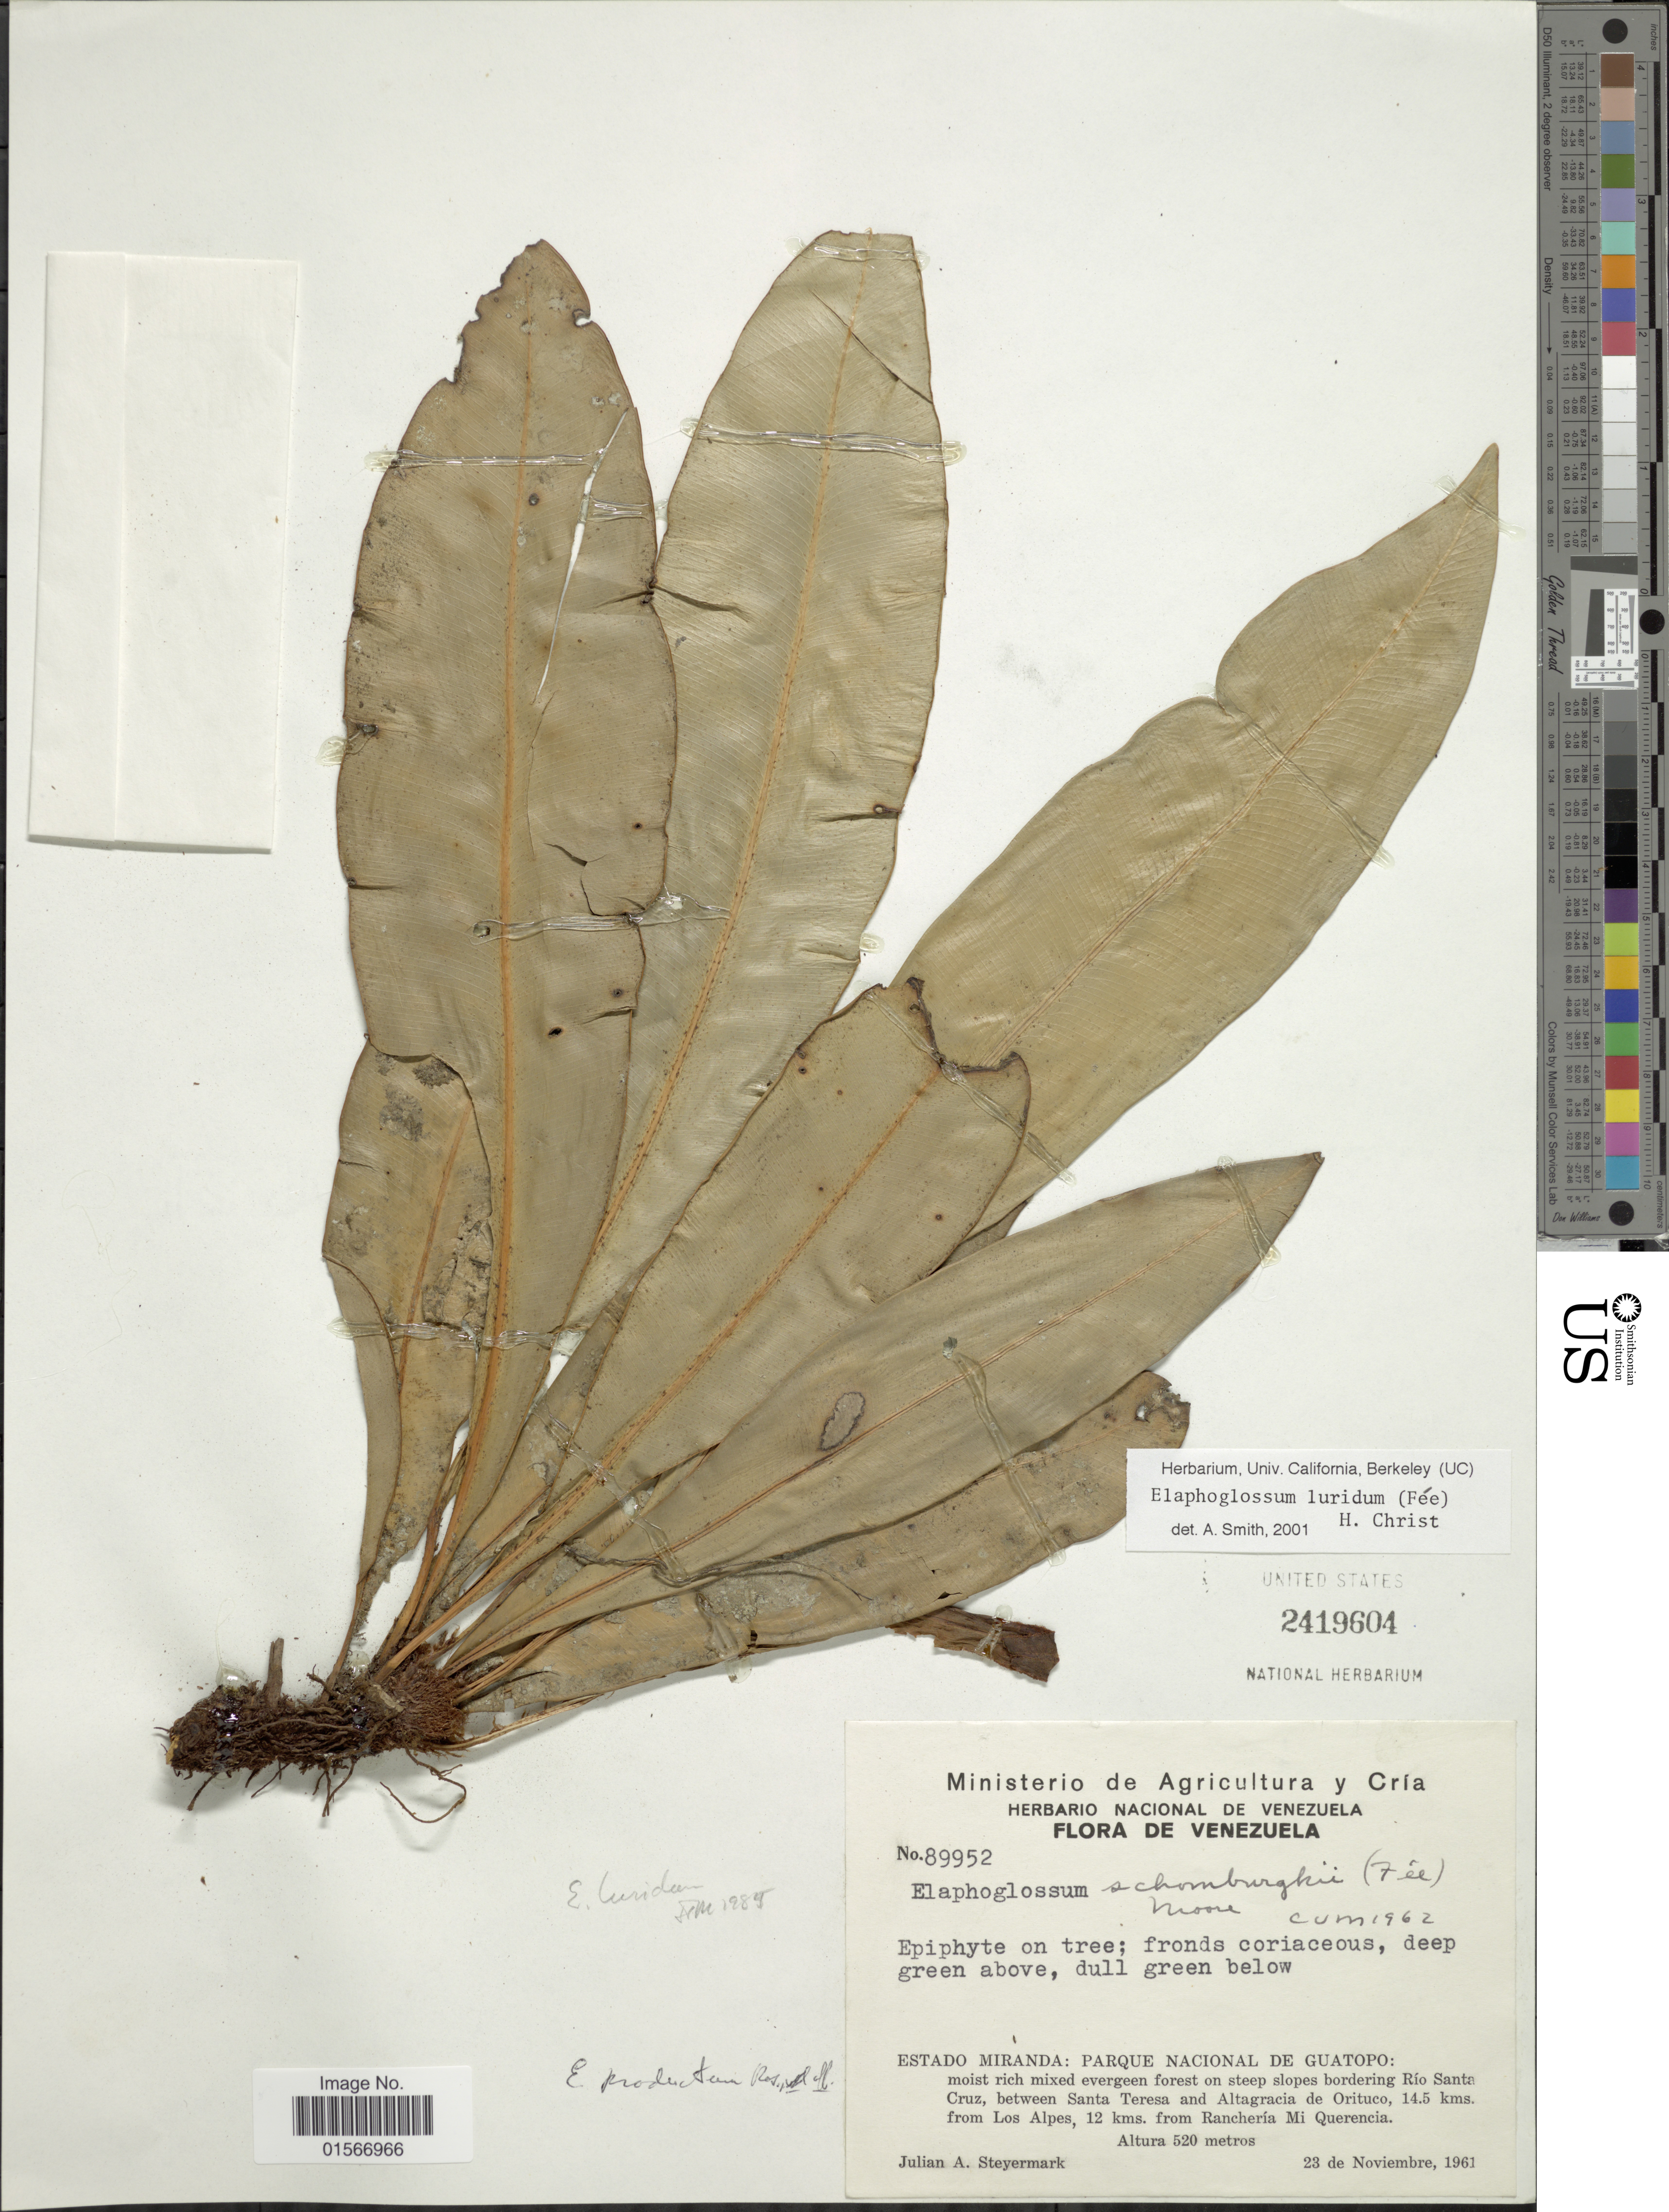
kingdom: Plantae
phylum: Tracheophyta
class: Polypodiopsida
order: Polypodiales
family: Dryopteridaceae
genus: Elaphoglossum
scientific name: Elaphoglossum luridum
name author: (Fée) Christ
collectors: J. Steyermark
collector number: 89952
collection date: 1961-11-23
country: Venezuela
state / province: Miranda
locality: Parque nacional de Guatop: moist rich mixed evergreen forest on steep slopes bordering Río Santa Cruz, between Sant Teresa and Altagracia de Orituco, 14.5 kms. from Los Alpes, 12 kms. from Ranchería Mi Querncia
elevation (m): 520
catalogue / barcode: US 2419604